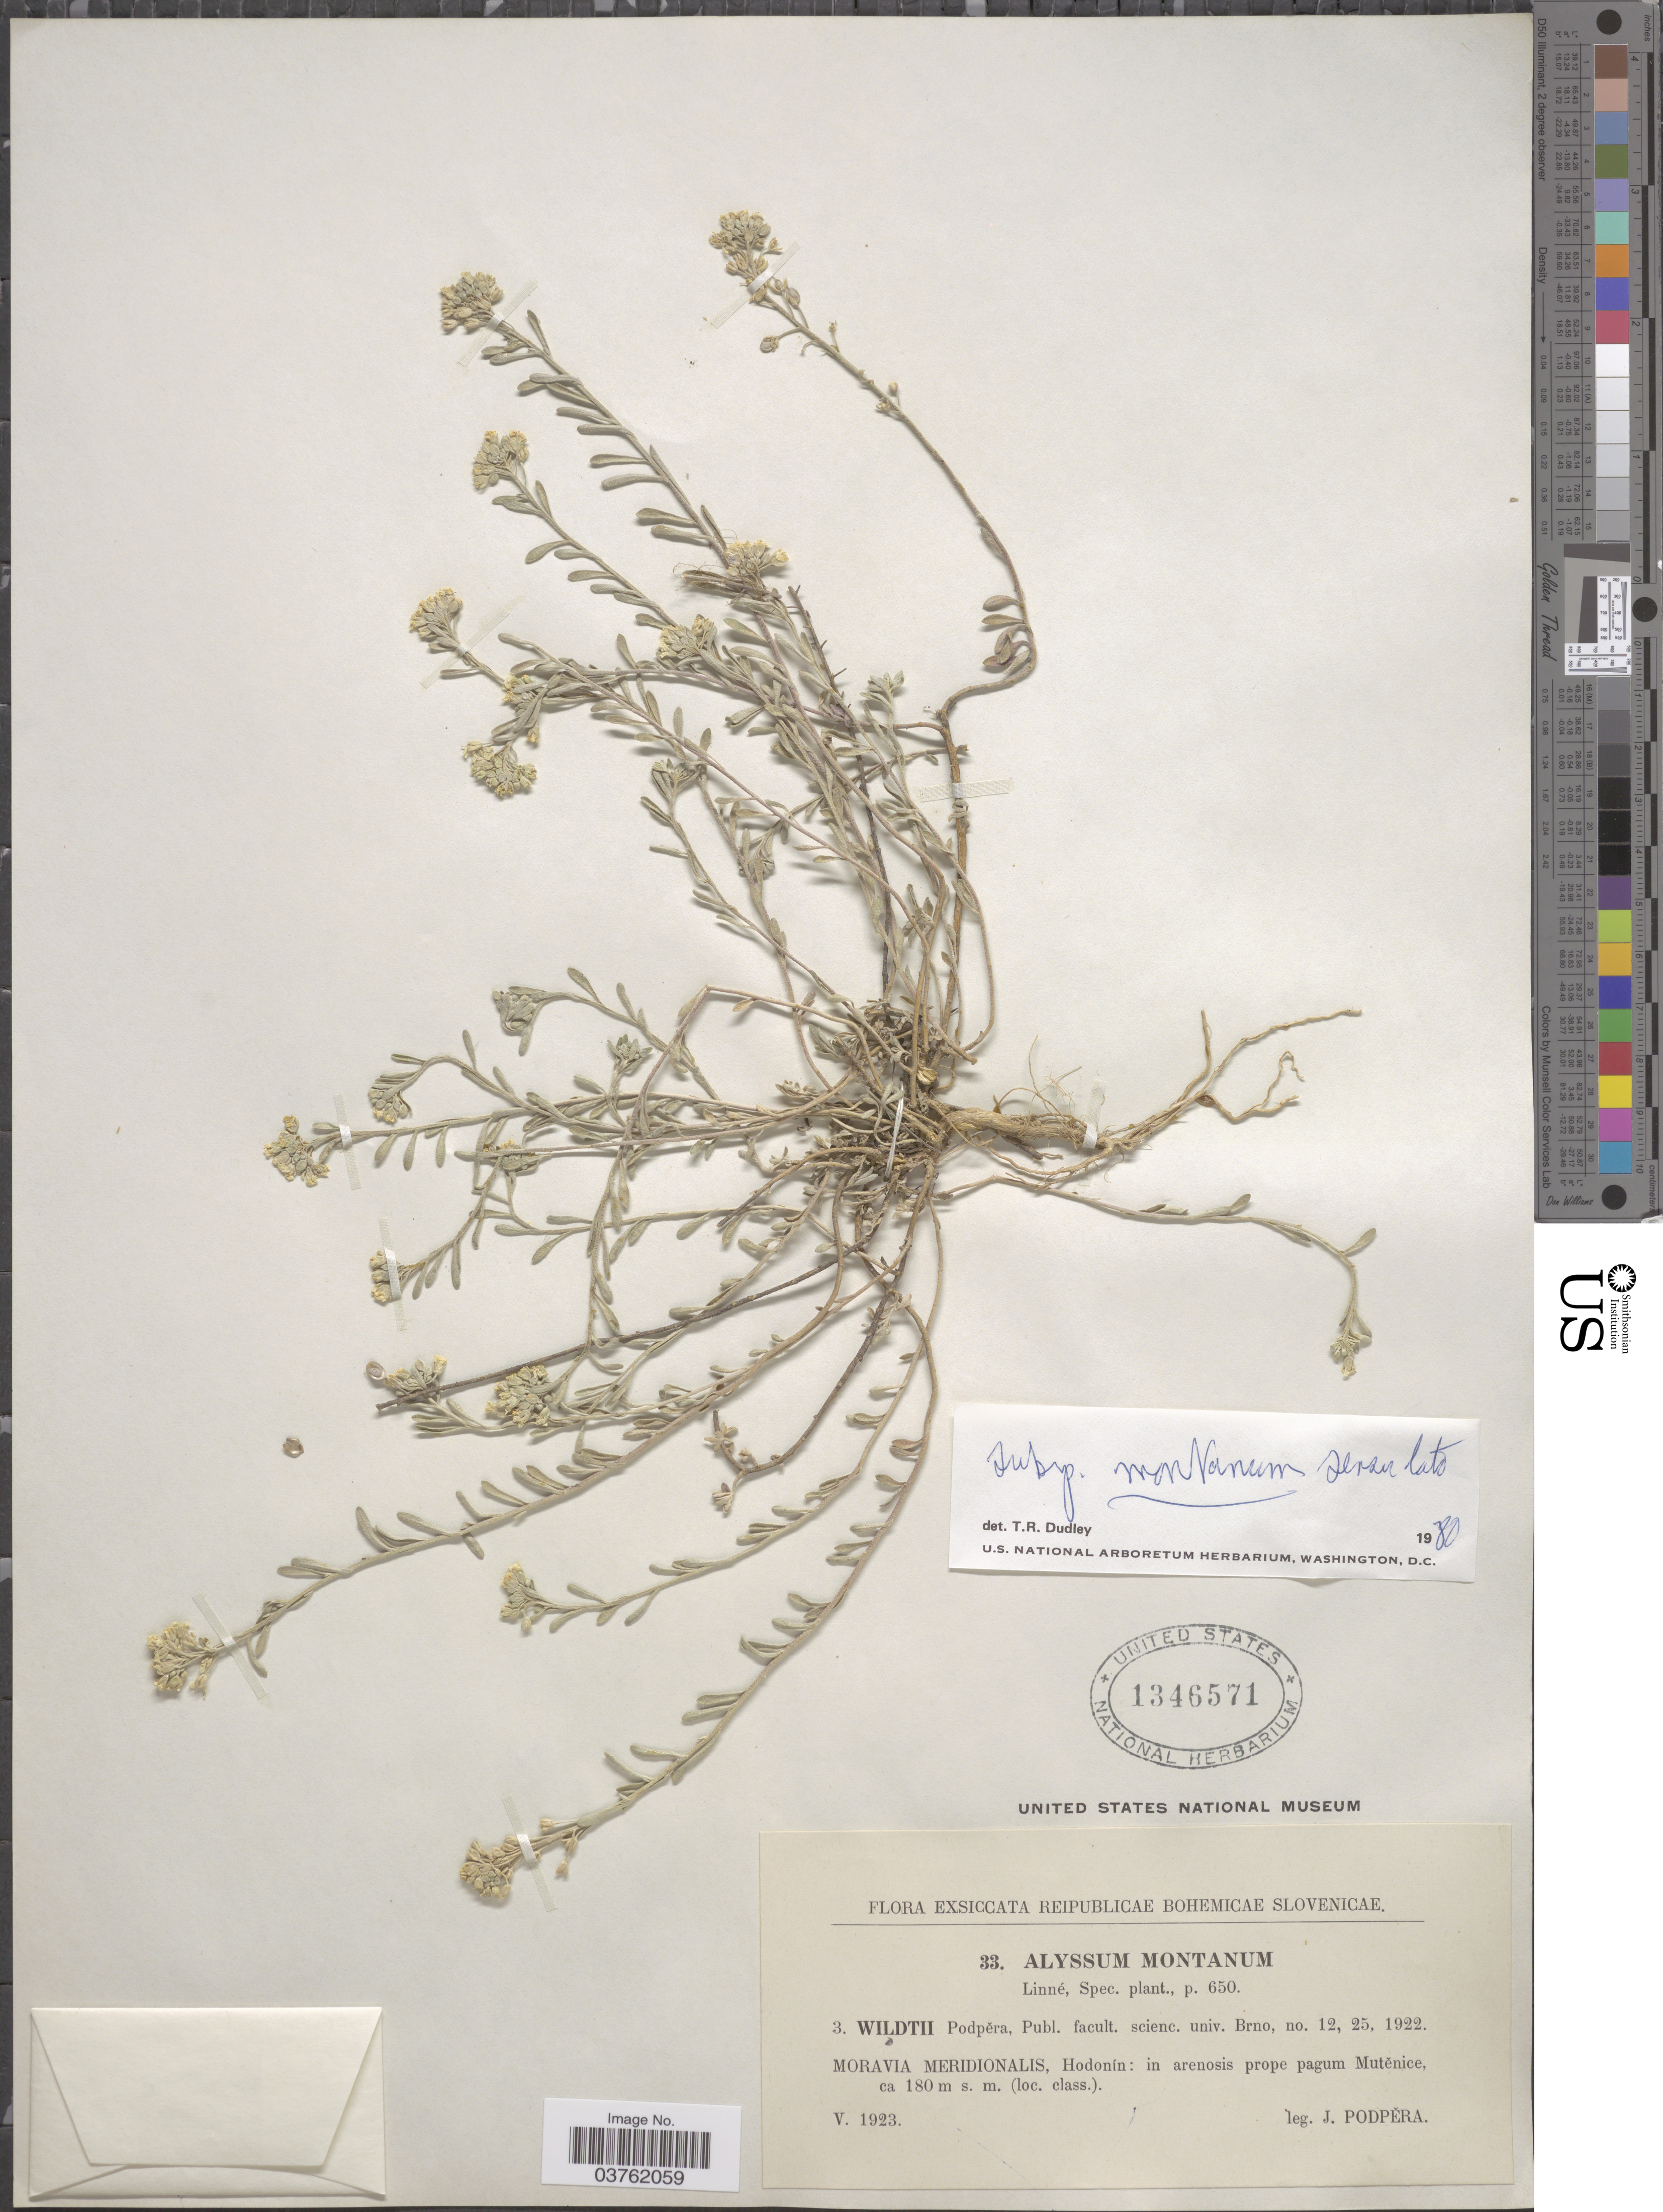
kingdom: Plantae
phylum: Tracheophyta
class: Magnoliopsida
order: Brassicales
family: Brassicaceae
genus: Alyssum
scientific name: Alyssum montanum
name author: L.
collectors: J. Podpera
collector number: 33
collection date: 1923-05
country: Czechia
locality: Reipublicae Bohemicae Slovenicae. Moravia Meridionalis, Hodonín: in arenosis prope pagum Mutěnice.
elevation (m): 180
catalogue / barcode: US 1346571